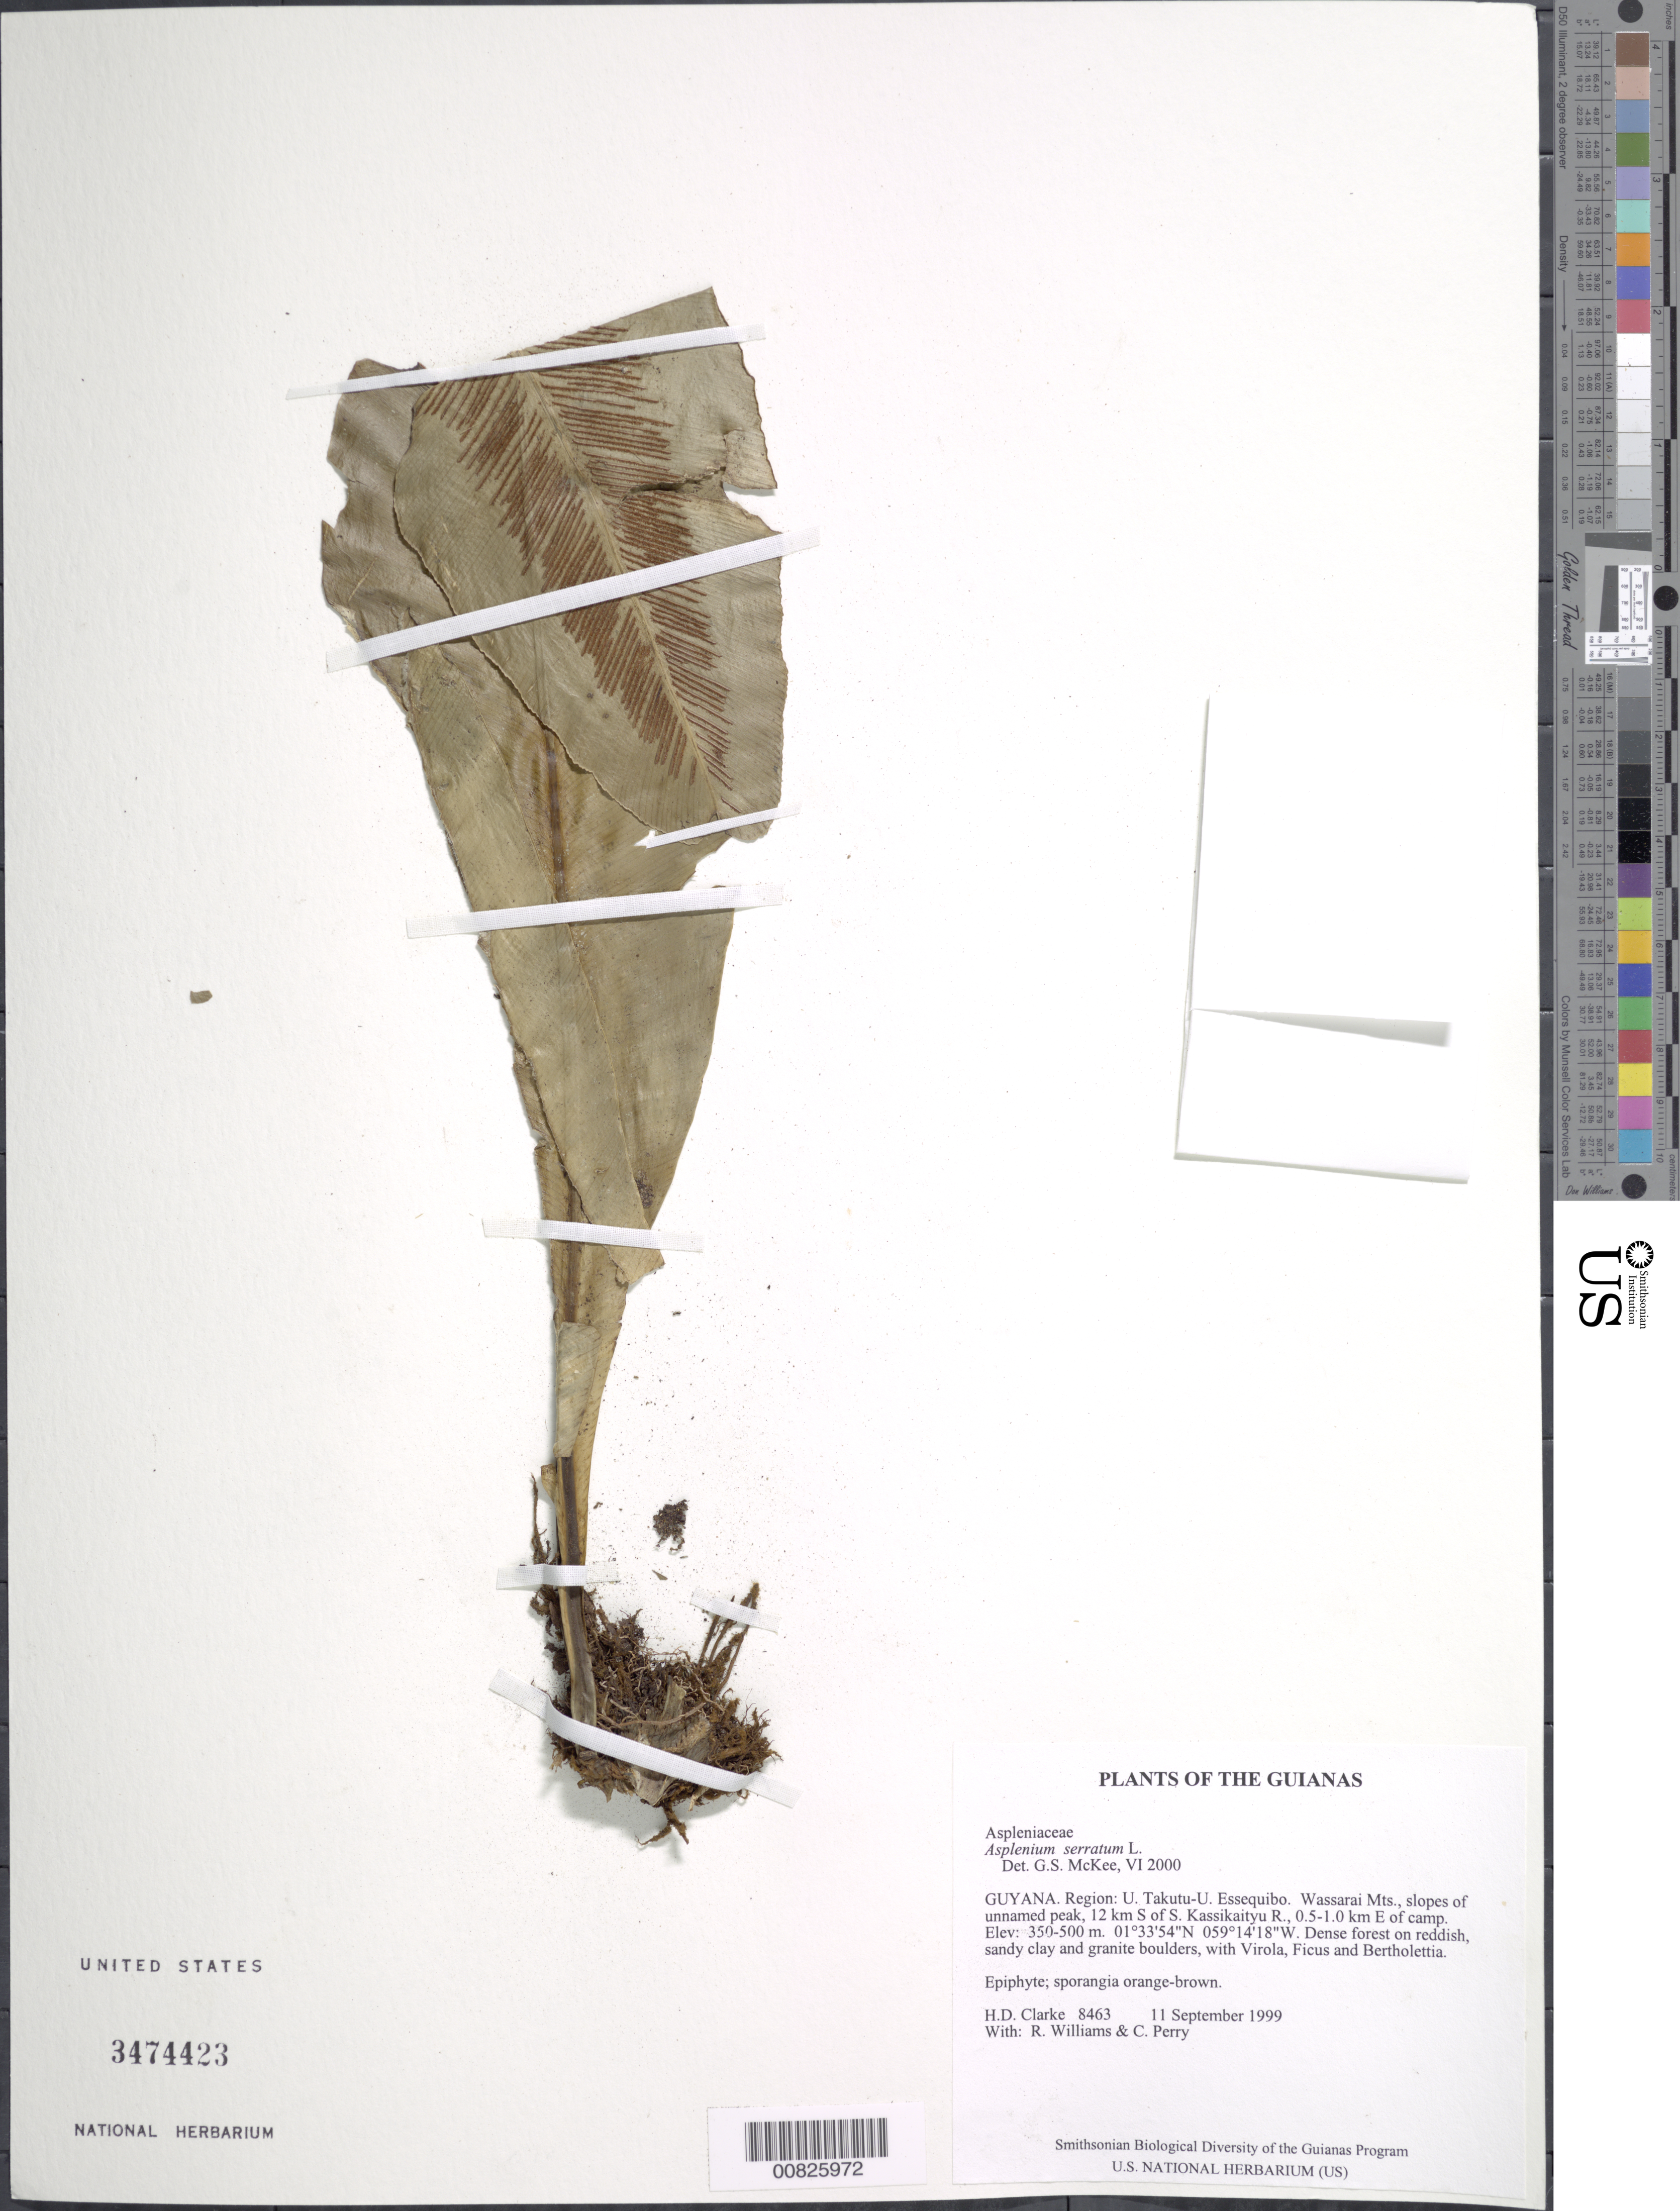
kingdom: Plantae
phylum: Tracheophyta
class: Polypodiopsida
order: Polypodiales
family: Aspleniaceae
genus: Asplenium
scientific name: Asplenium serratum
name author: L.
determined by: McKee, G. S., (US), NMNH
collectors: H. D. Clarke, R. Williams & C. Perry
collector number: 8463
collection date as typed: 11 September 1999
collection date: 1999-09-11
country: Guyana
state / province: U. Takutu-U. Essequibo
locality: Wassarai Mts., slopes of unnamed peak, 12 km S of S. Kassikaityu R., 0.5-1.0 km E of camp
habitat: Dense forest on reddish, sandy clay and granite boulders, with Virola, Ficus and Bertholettia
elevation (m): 350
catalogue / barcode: US 3474423